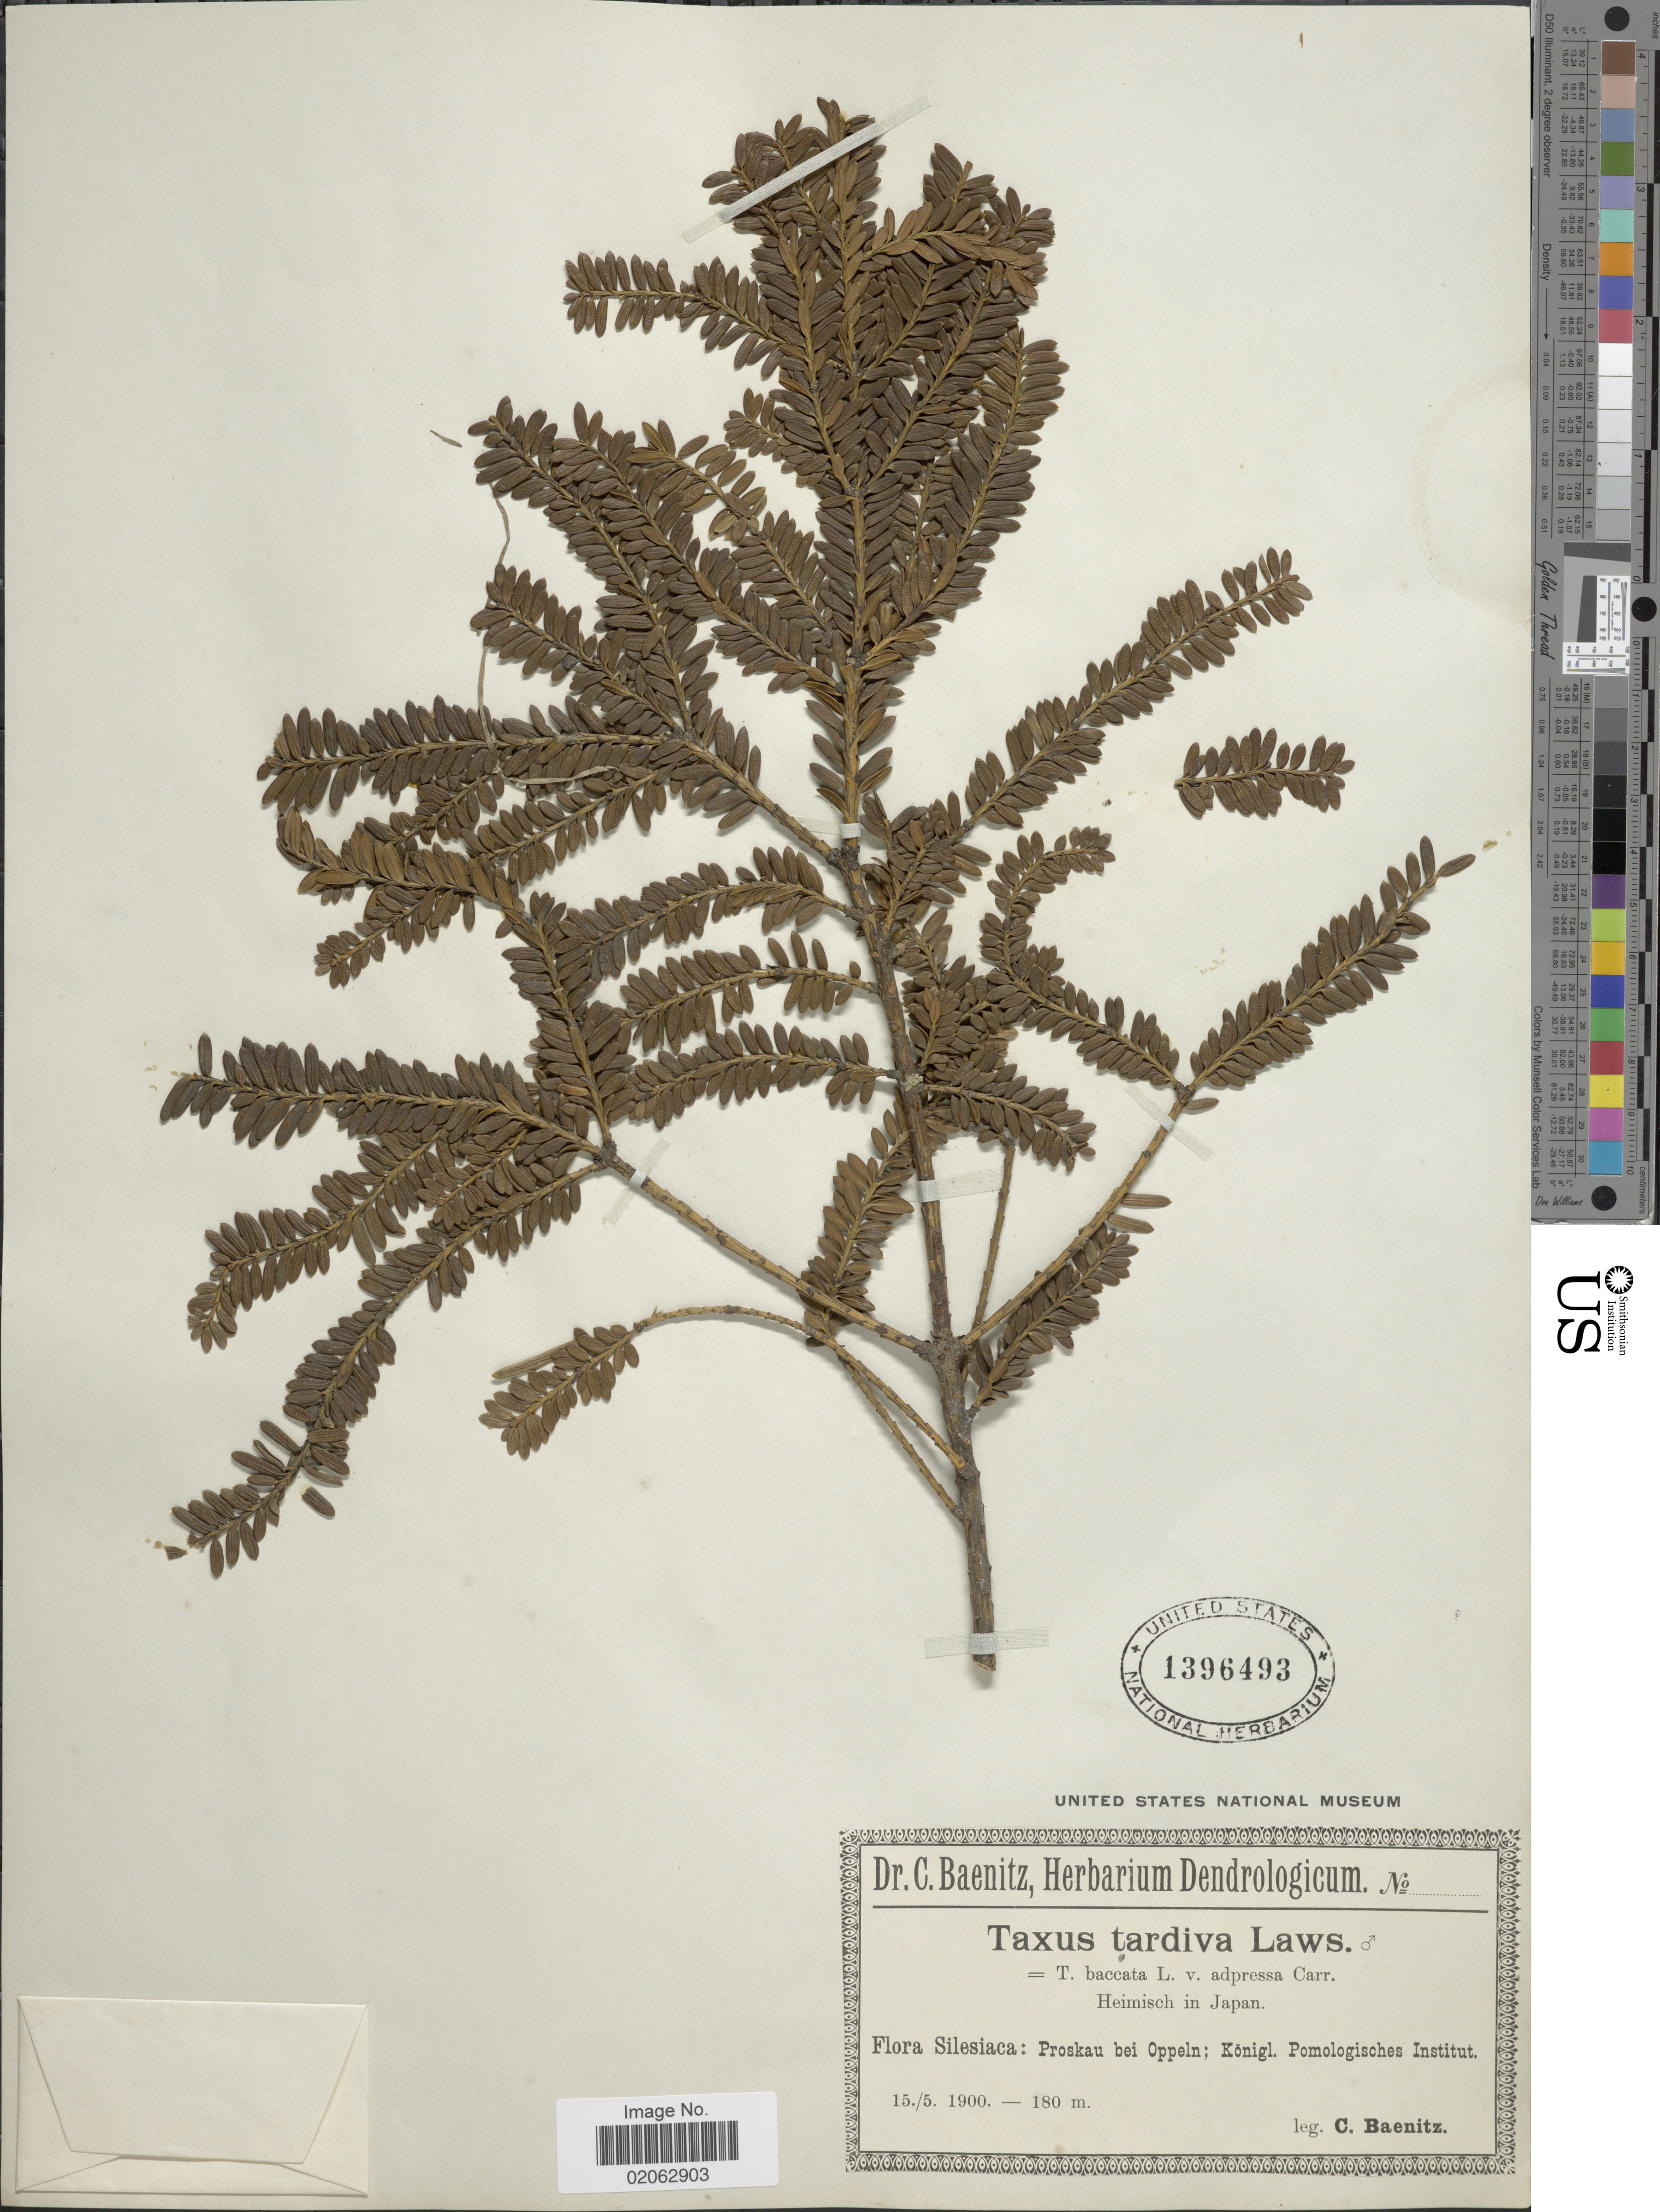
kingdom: Plantae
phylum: Tracheophyta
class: Pinopsida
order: Pinales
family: Taxaceae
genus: Taxus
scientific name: Taxus baccata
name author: L.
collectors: C. G. Baenitz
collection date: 1900-05-15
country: Poland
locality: Silesiaca: Proskau bei Oppein; Konigl. Pomologische Institut.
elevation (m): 180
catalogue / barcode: US 1396493